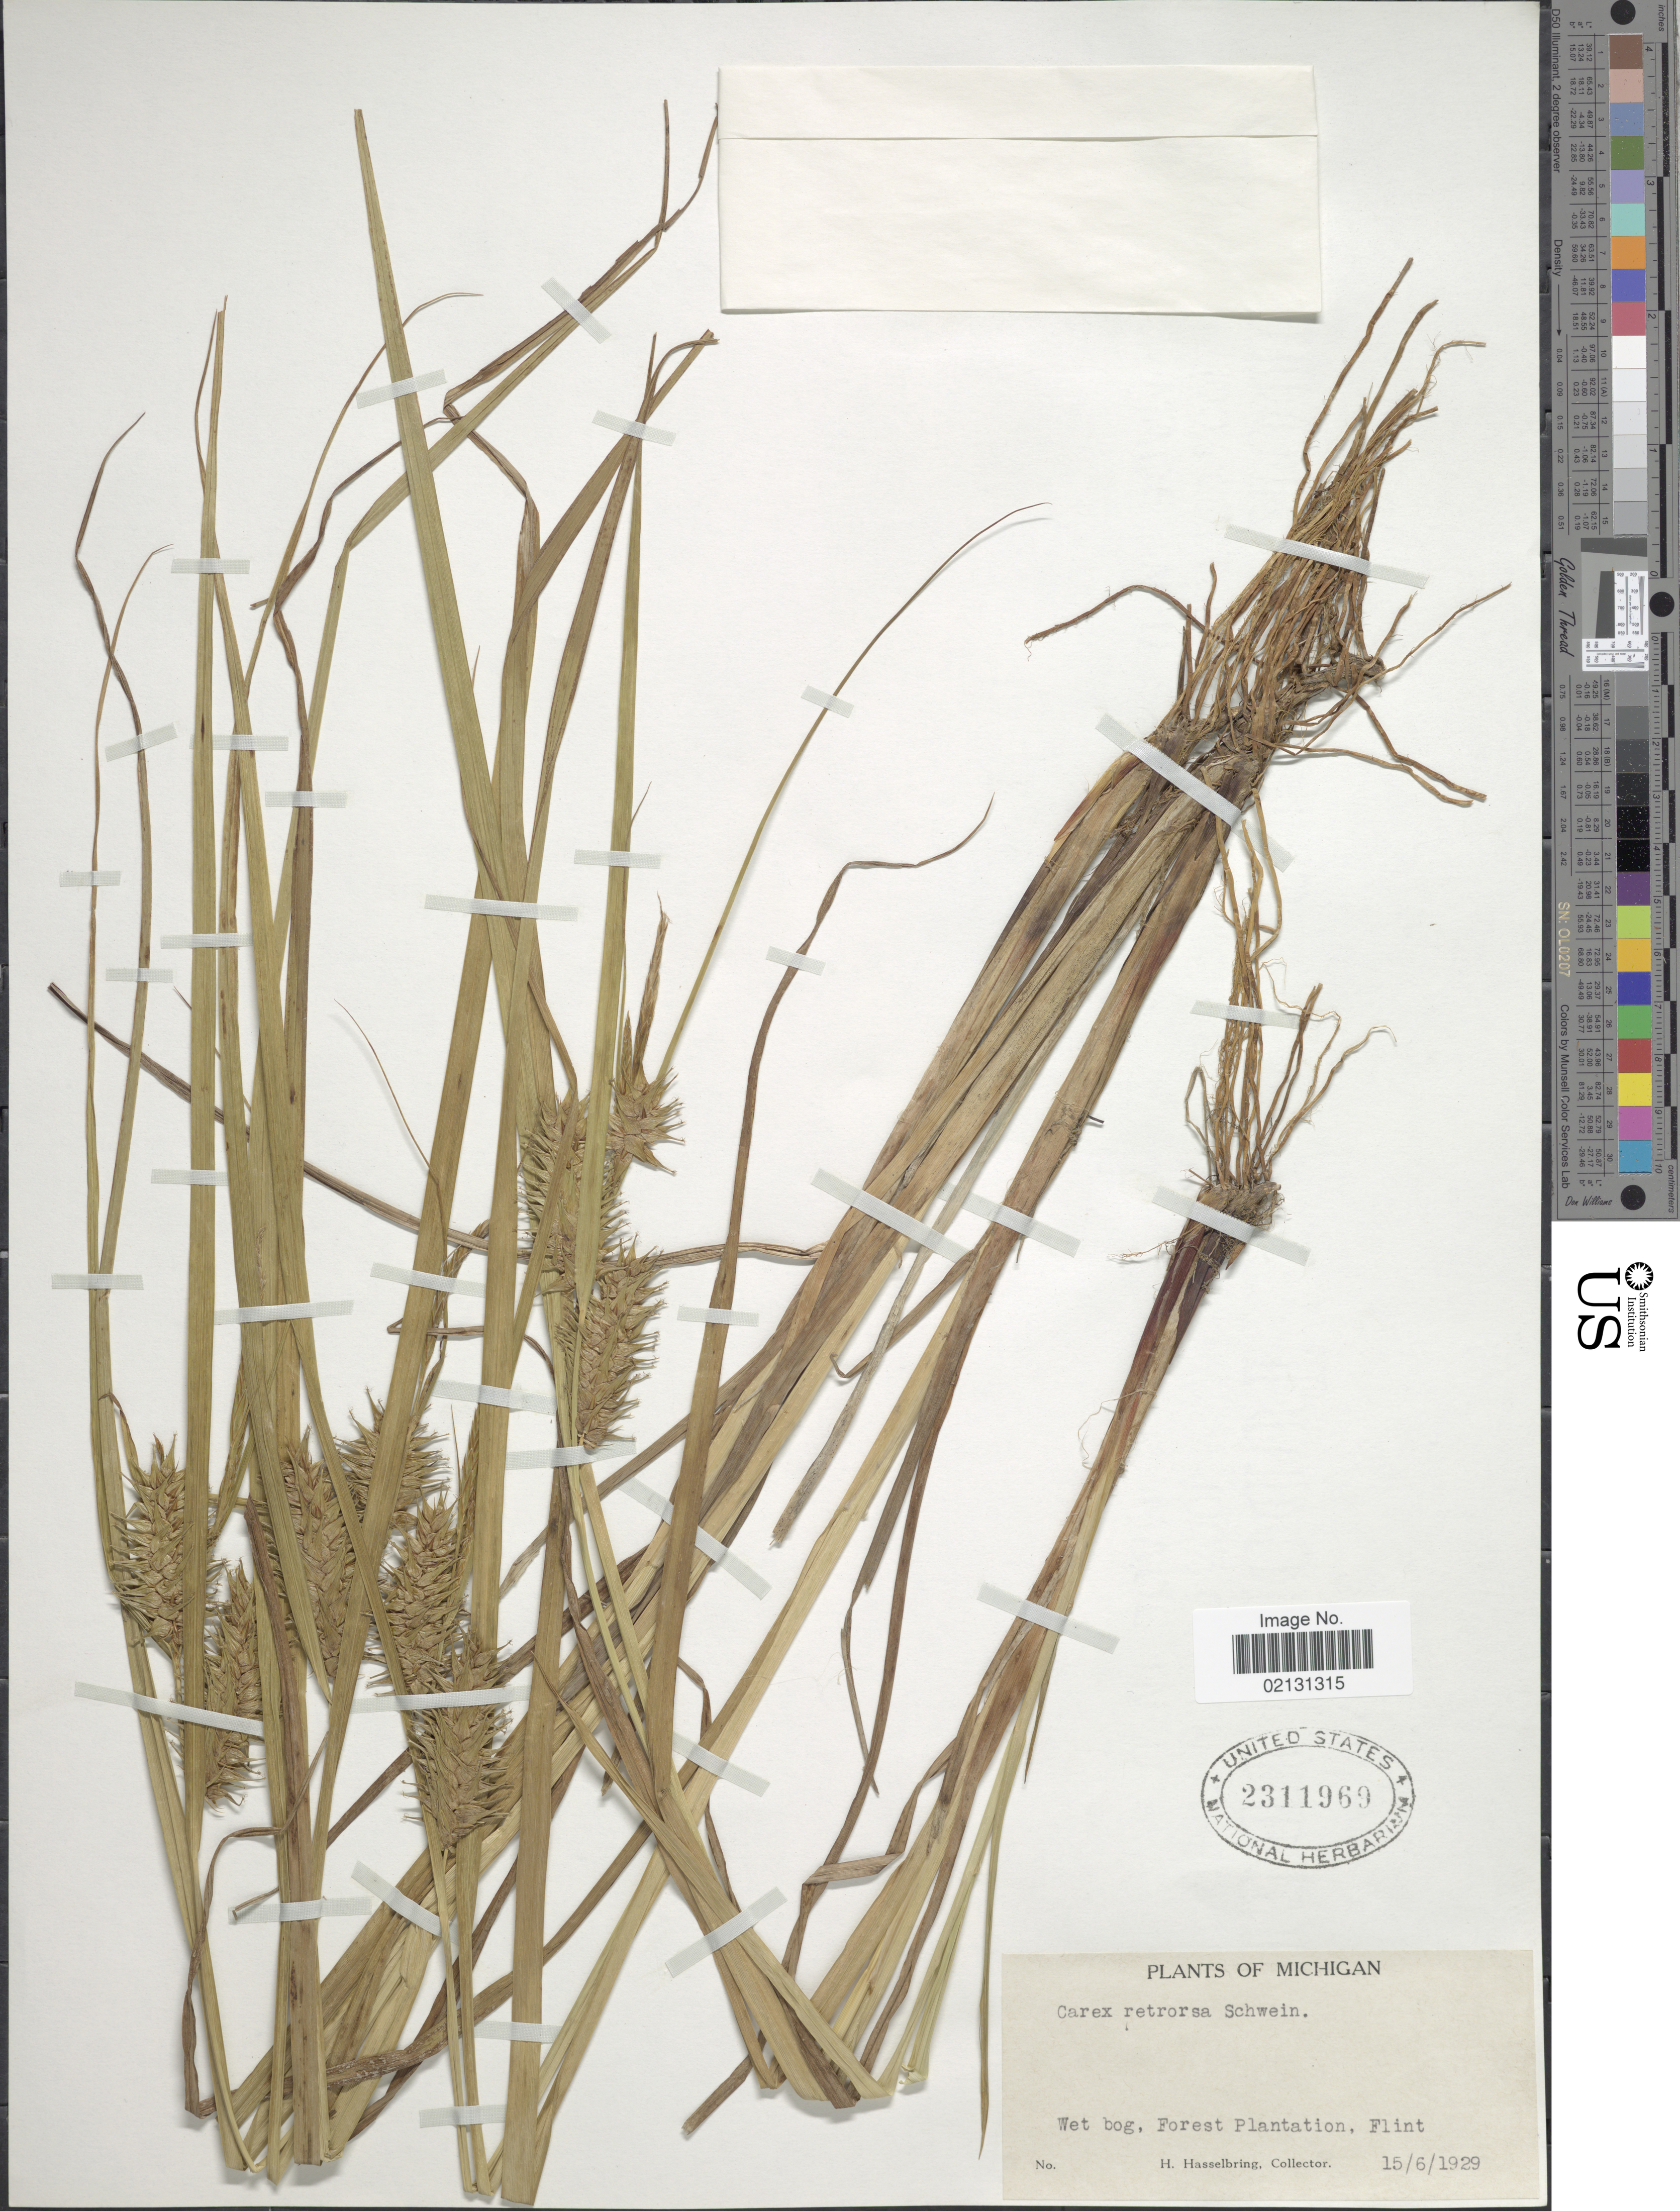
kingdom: Plantae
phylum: Tracheophyta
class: Liliopsida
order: Poales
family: Cyperaceae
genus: Carex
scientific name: Carex retrorsa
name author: Schwein.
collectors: H. Hasselbring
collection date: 1929-06-15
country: United States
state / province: Michigan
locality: Wet bog, Forest Plantation, Flint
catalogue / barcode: US 2311969